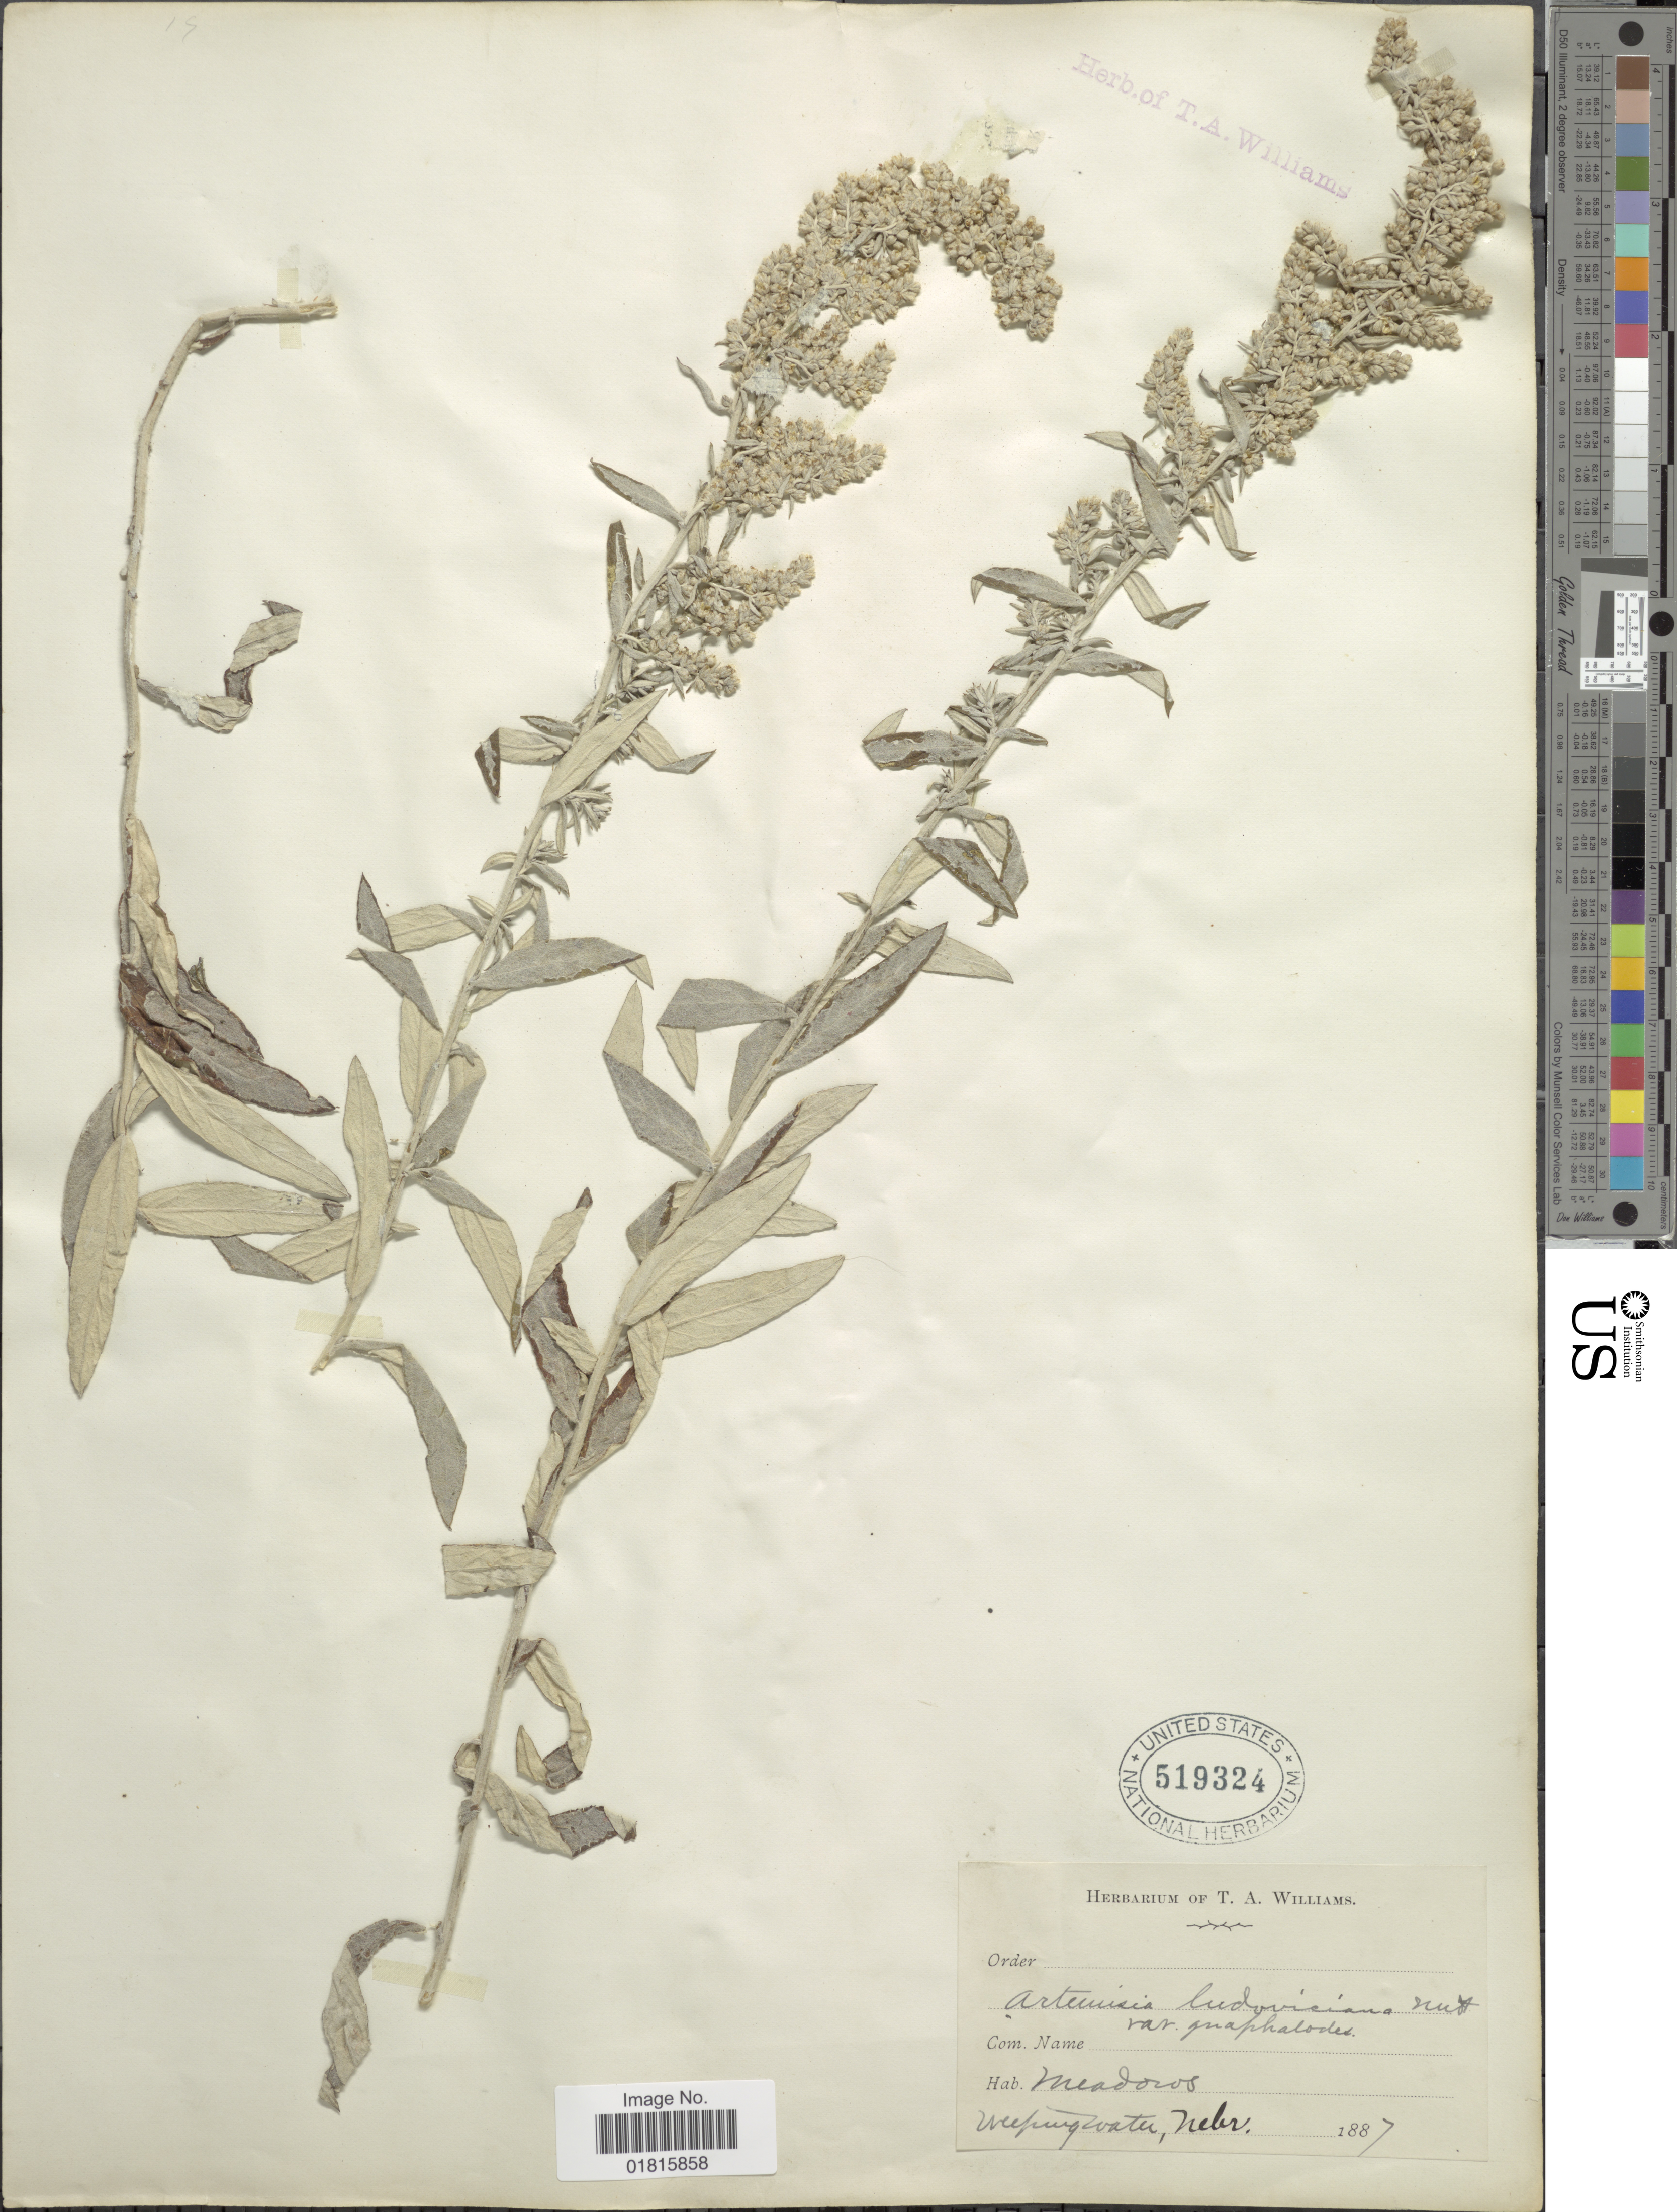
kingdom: Plantae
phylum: Tracheophyta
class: Magnoliopsida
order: Asterales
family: Asteraceae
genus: Artemisia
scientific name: Artemisia gnaphaloides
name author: Nutt.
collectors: ex herb. Thos. A. Williams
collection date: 1887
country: United States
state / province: Nebraska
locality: Meadows, weeping water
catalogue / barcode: US 519324